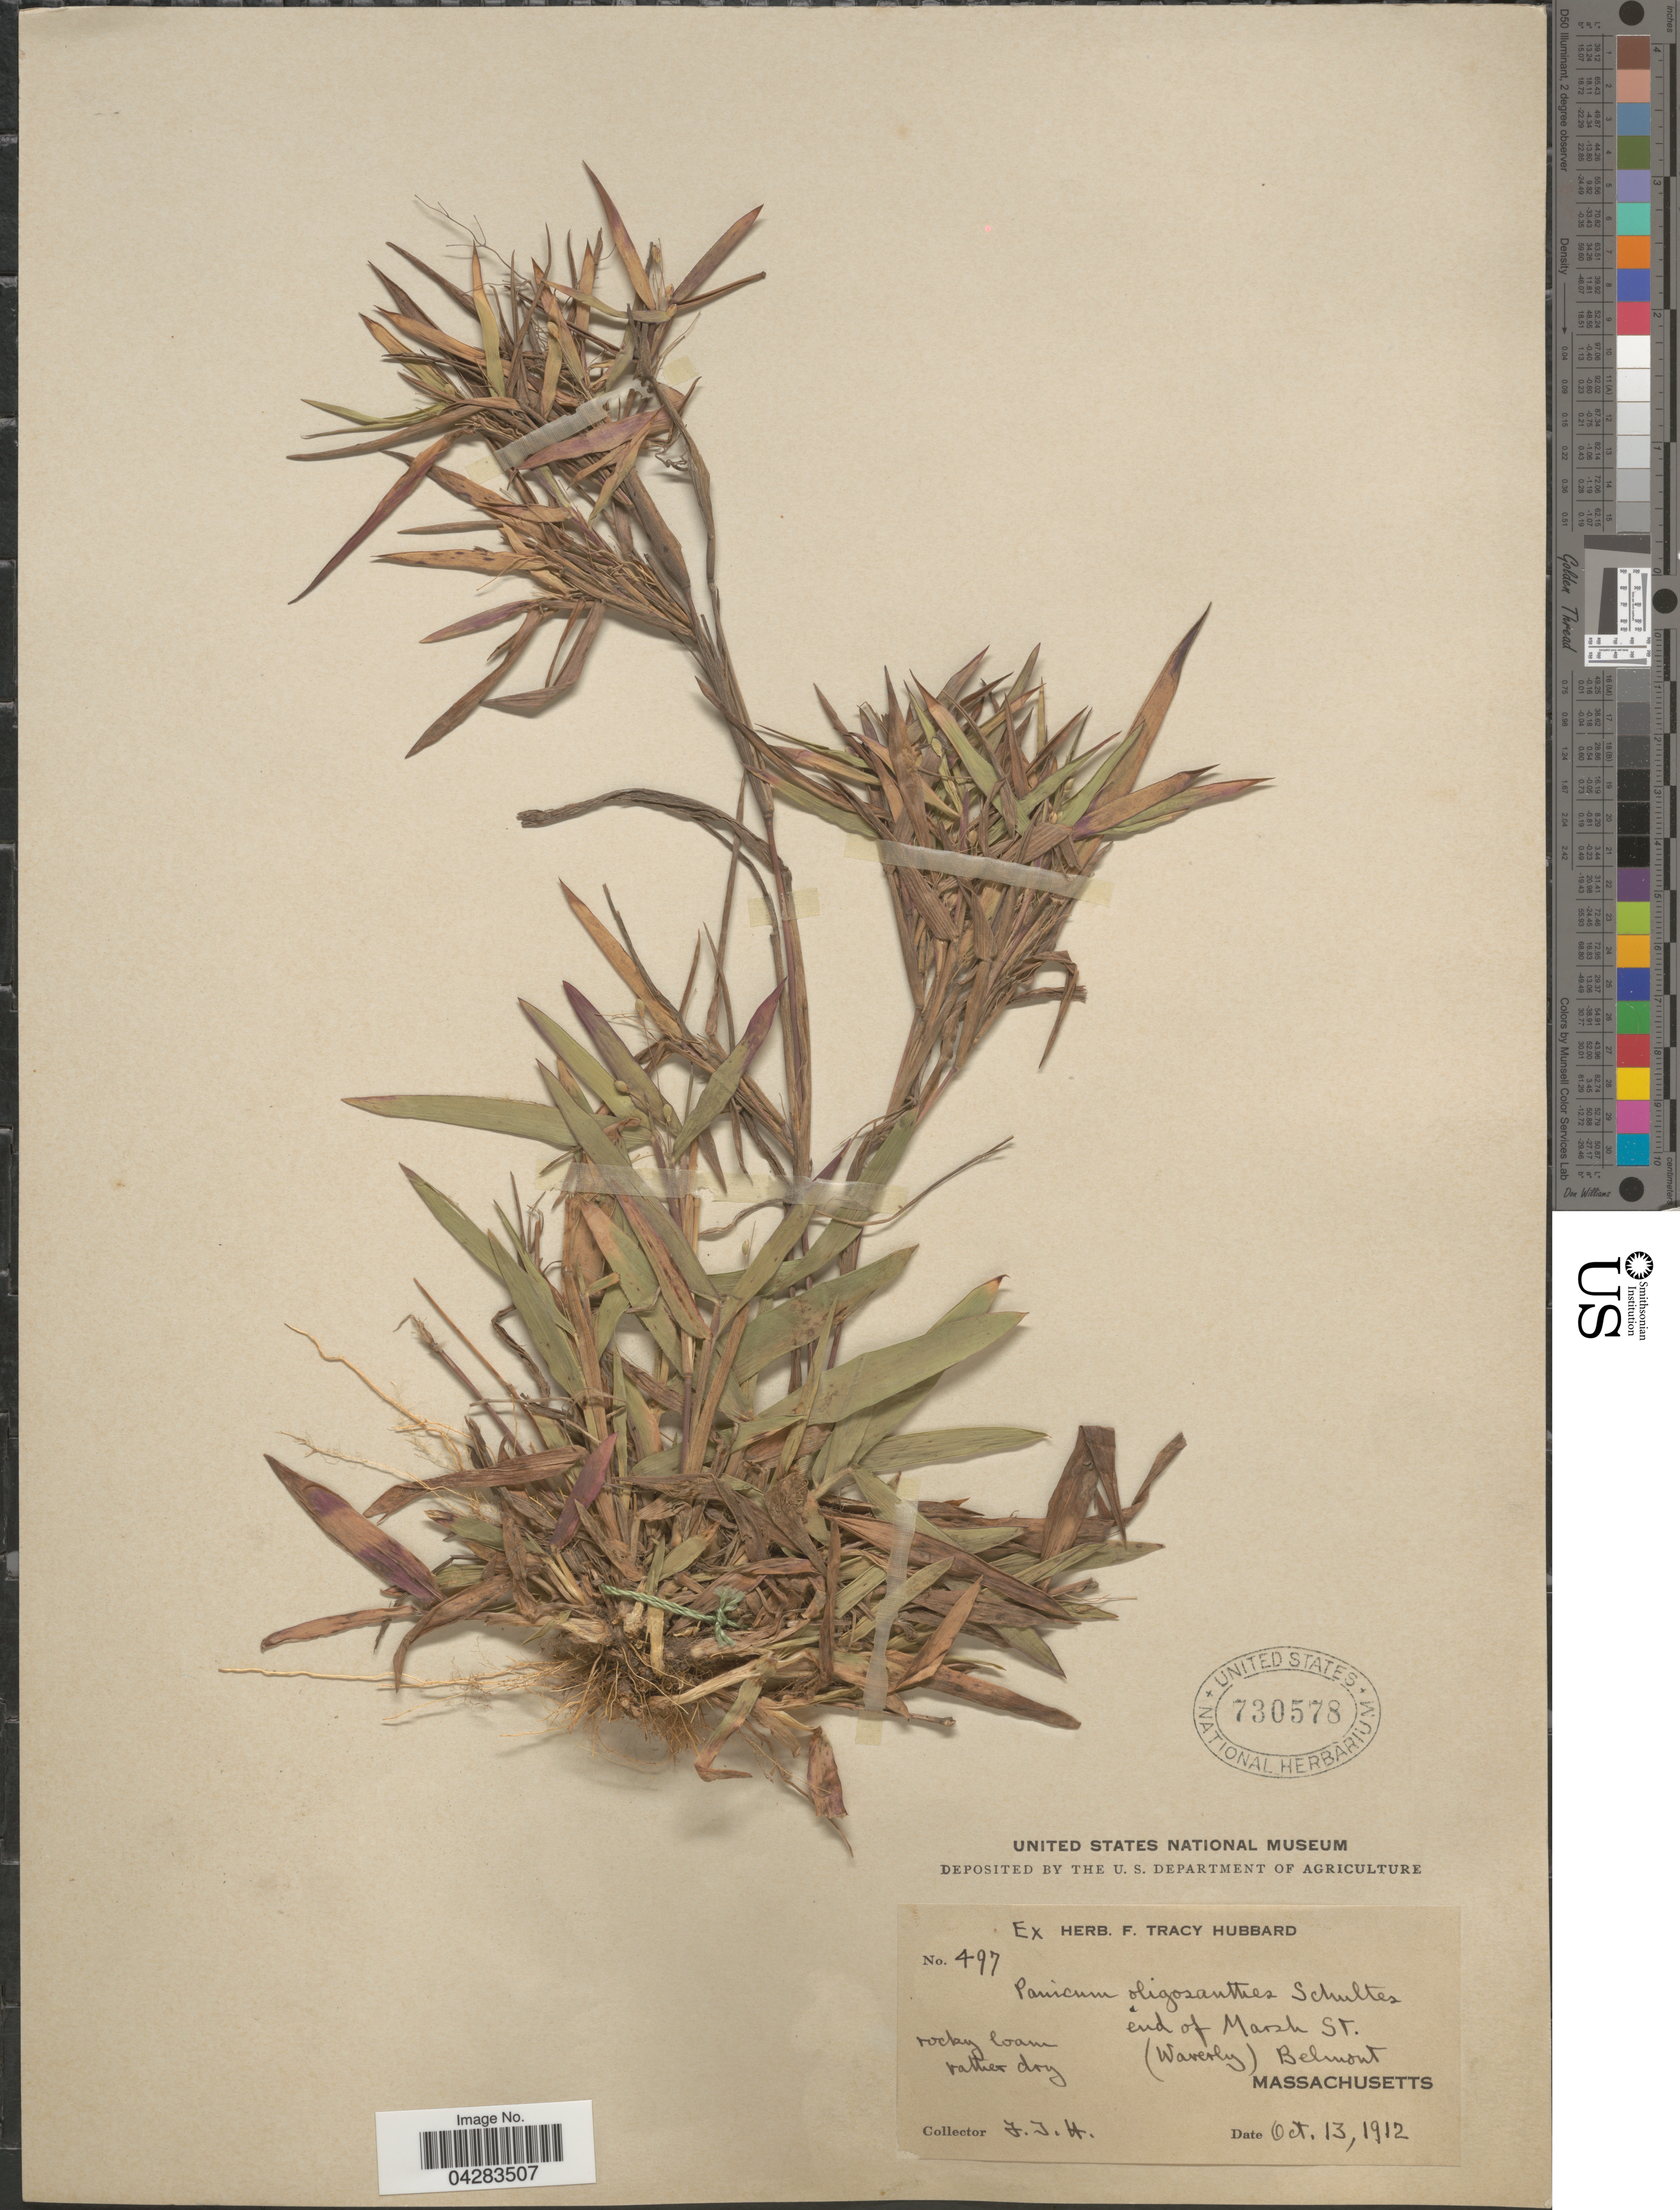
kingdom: Plantae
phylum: Tracheophyta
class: Liliopsida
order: Poales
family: Poaceae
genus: Dichanthelium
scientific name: Dichanthelium oligosanthes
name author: (Schult.) Gould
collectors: F. T. Hubbard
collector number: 497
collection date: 1912-10-13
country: United States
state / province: Massachusetts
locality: End of Marsh St. (Waverly) Belmont.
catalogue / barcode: US 730578